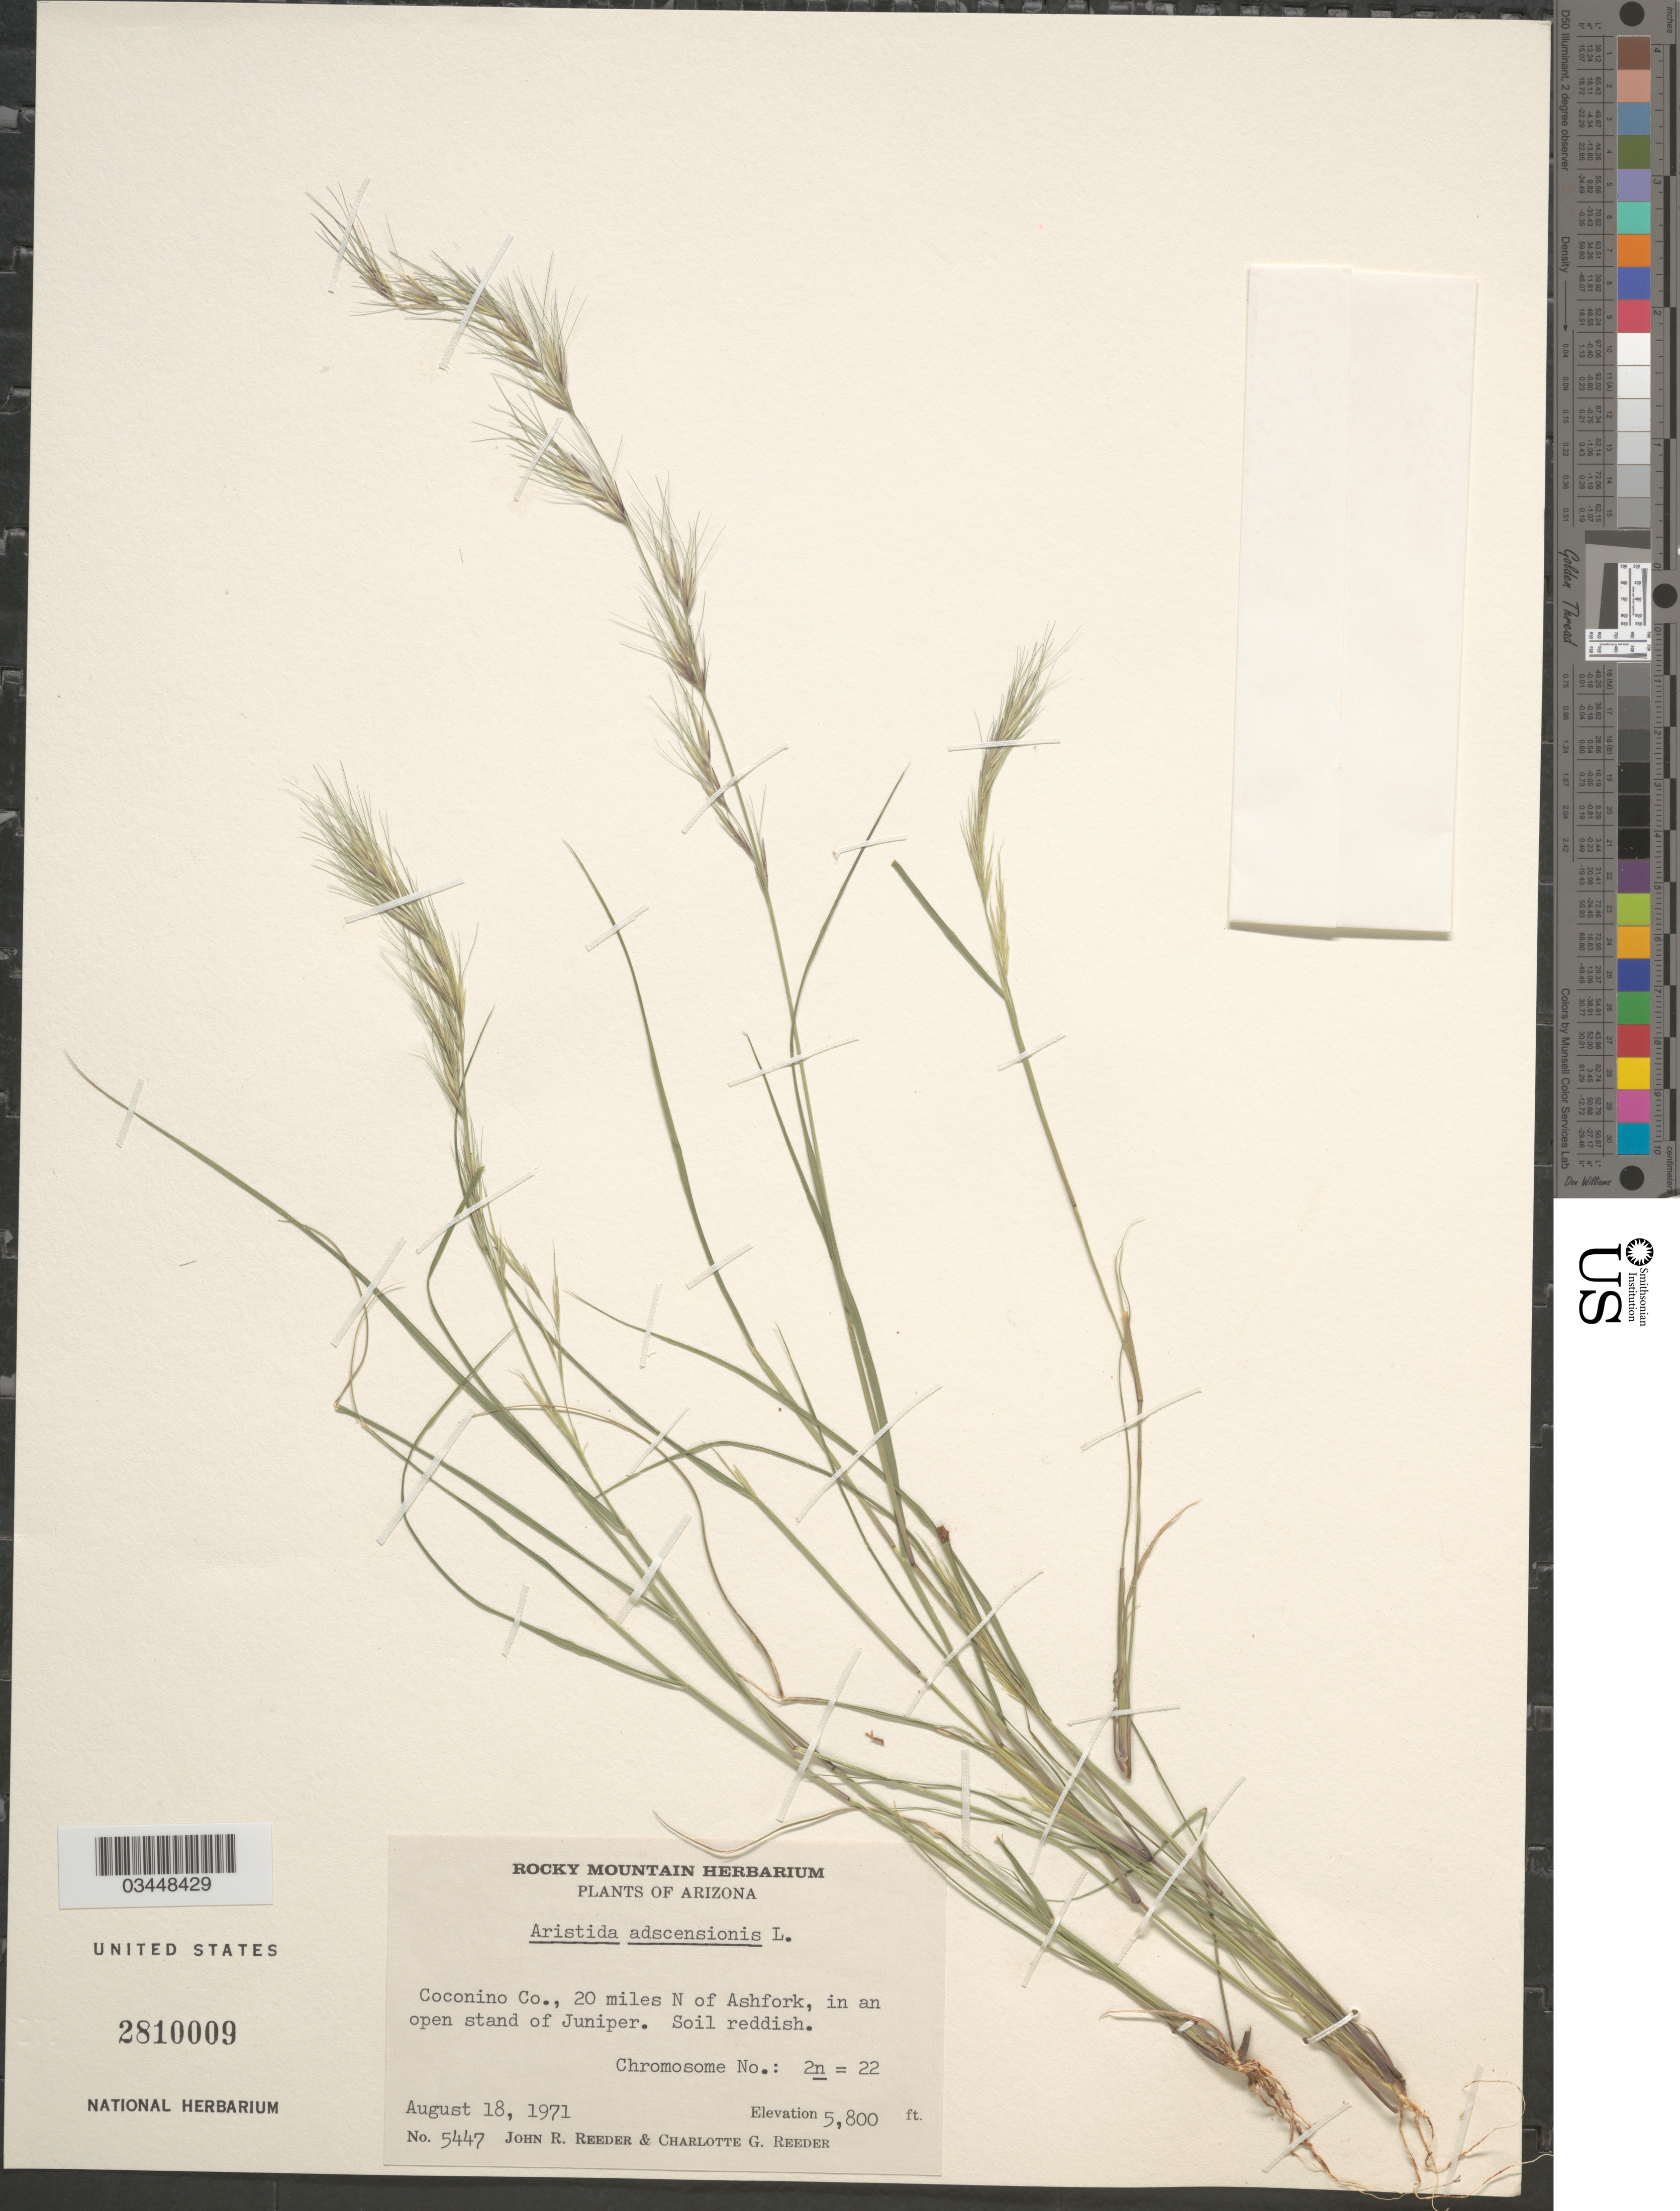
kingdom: Plantae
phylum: Tracheophyta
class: Liliopsida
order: Poales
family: Poaceae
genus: Aristida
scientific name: Aristida adscensionis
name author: L.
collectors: J. R. Reeder & C. G. Reeder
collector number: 5447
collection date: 1971-08-18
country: United States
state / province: Arizona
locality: Coconino Co., 20 miles N of Ashfork, in an open stand of Juniper.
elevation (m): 1768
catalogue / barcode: US 2810009